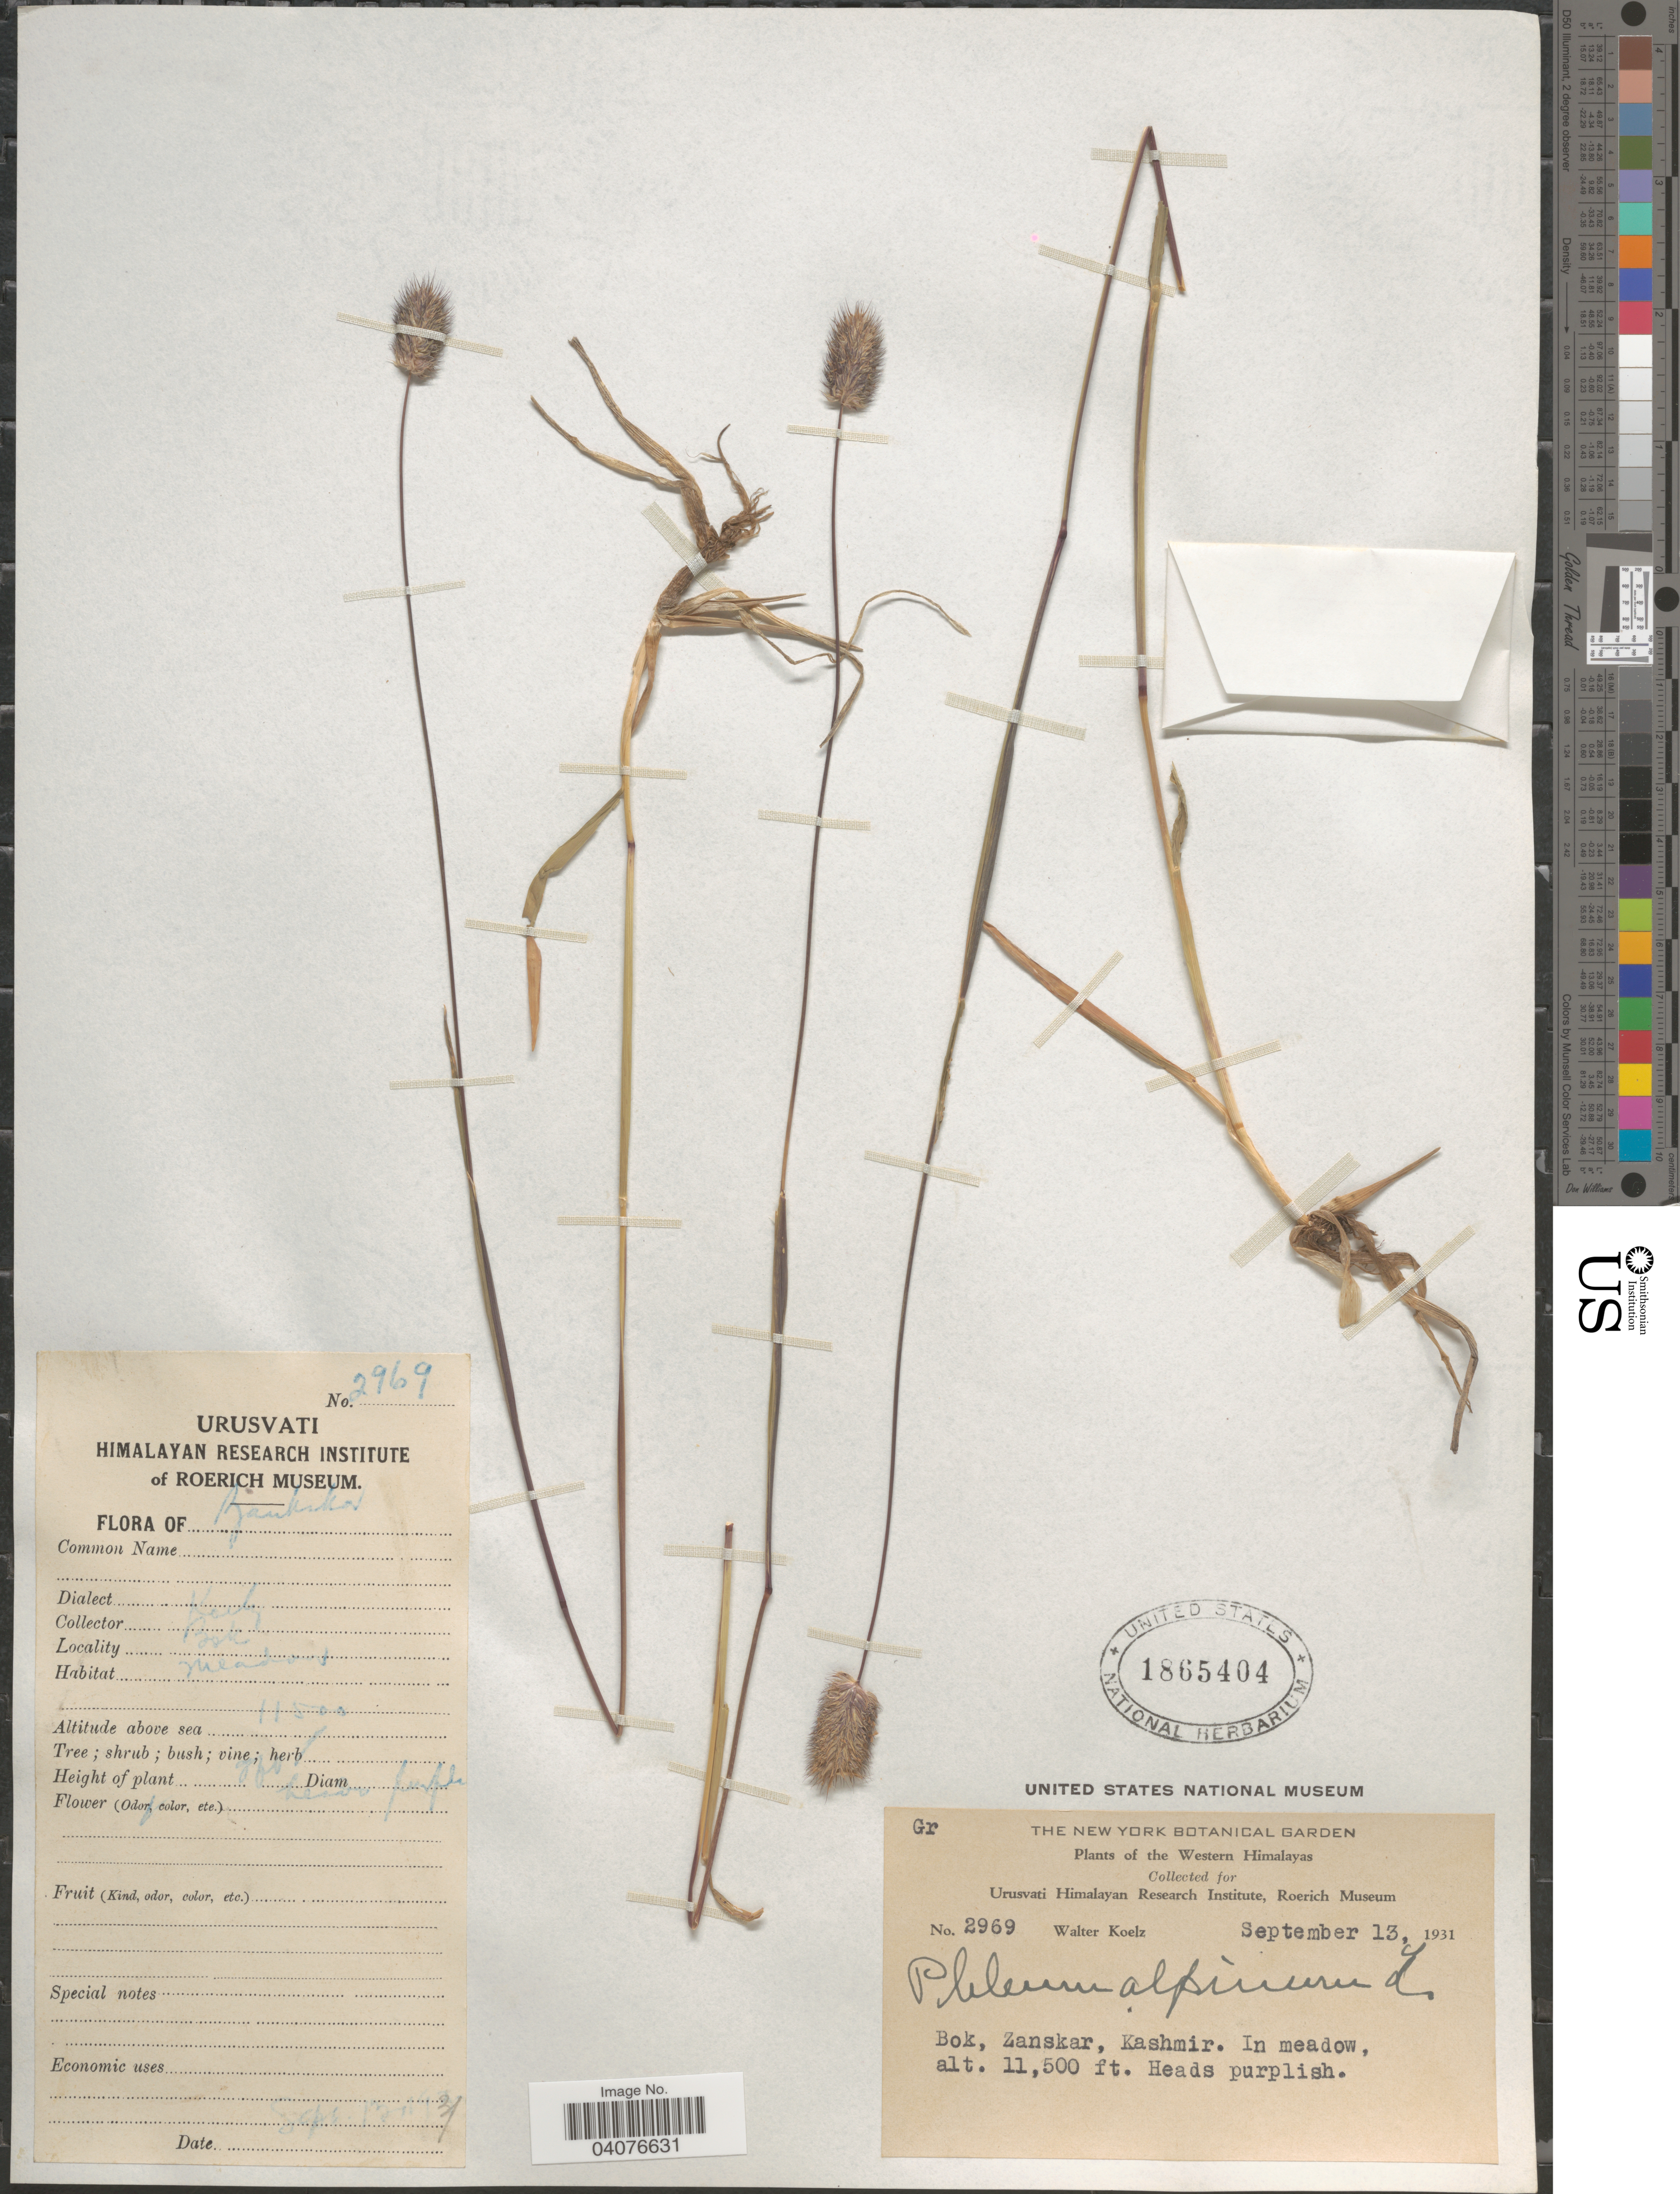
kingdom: Plantae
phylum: Tracheophyta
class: Liliopsida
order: Poales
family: Poaceae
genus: Phleum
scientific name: Phleum alpinum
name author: L.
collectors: W. N. Koelz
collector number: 2969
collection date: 1931-09-13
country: India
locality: The Western Himalayas. Bok, Zanskar, Kashmir. In meadow.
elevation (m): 3505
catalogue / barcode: US 1865404